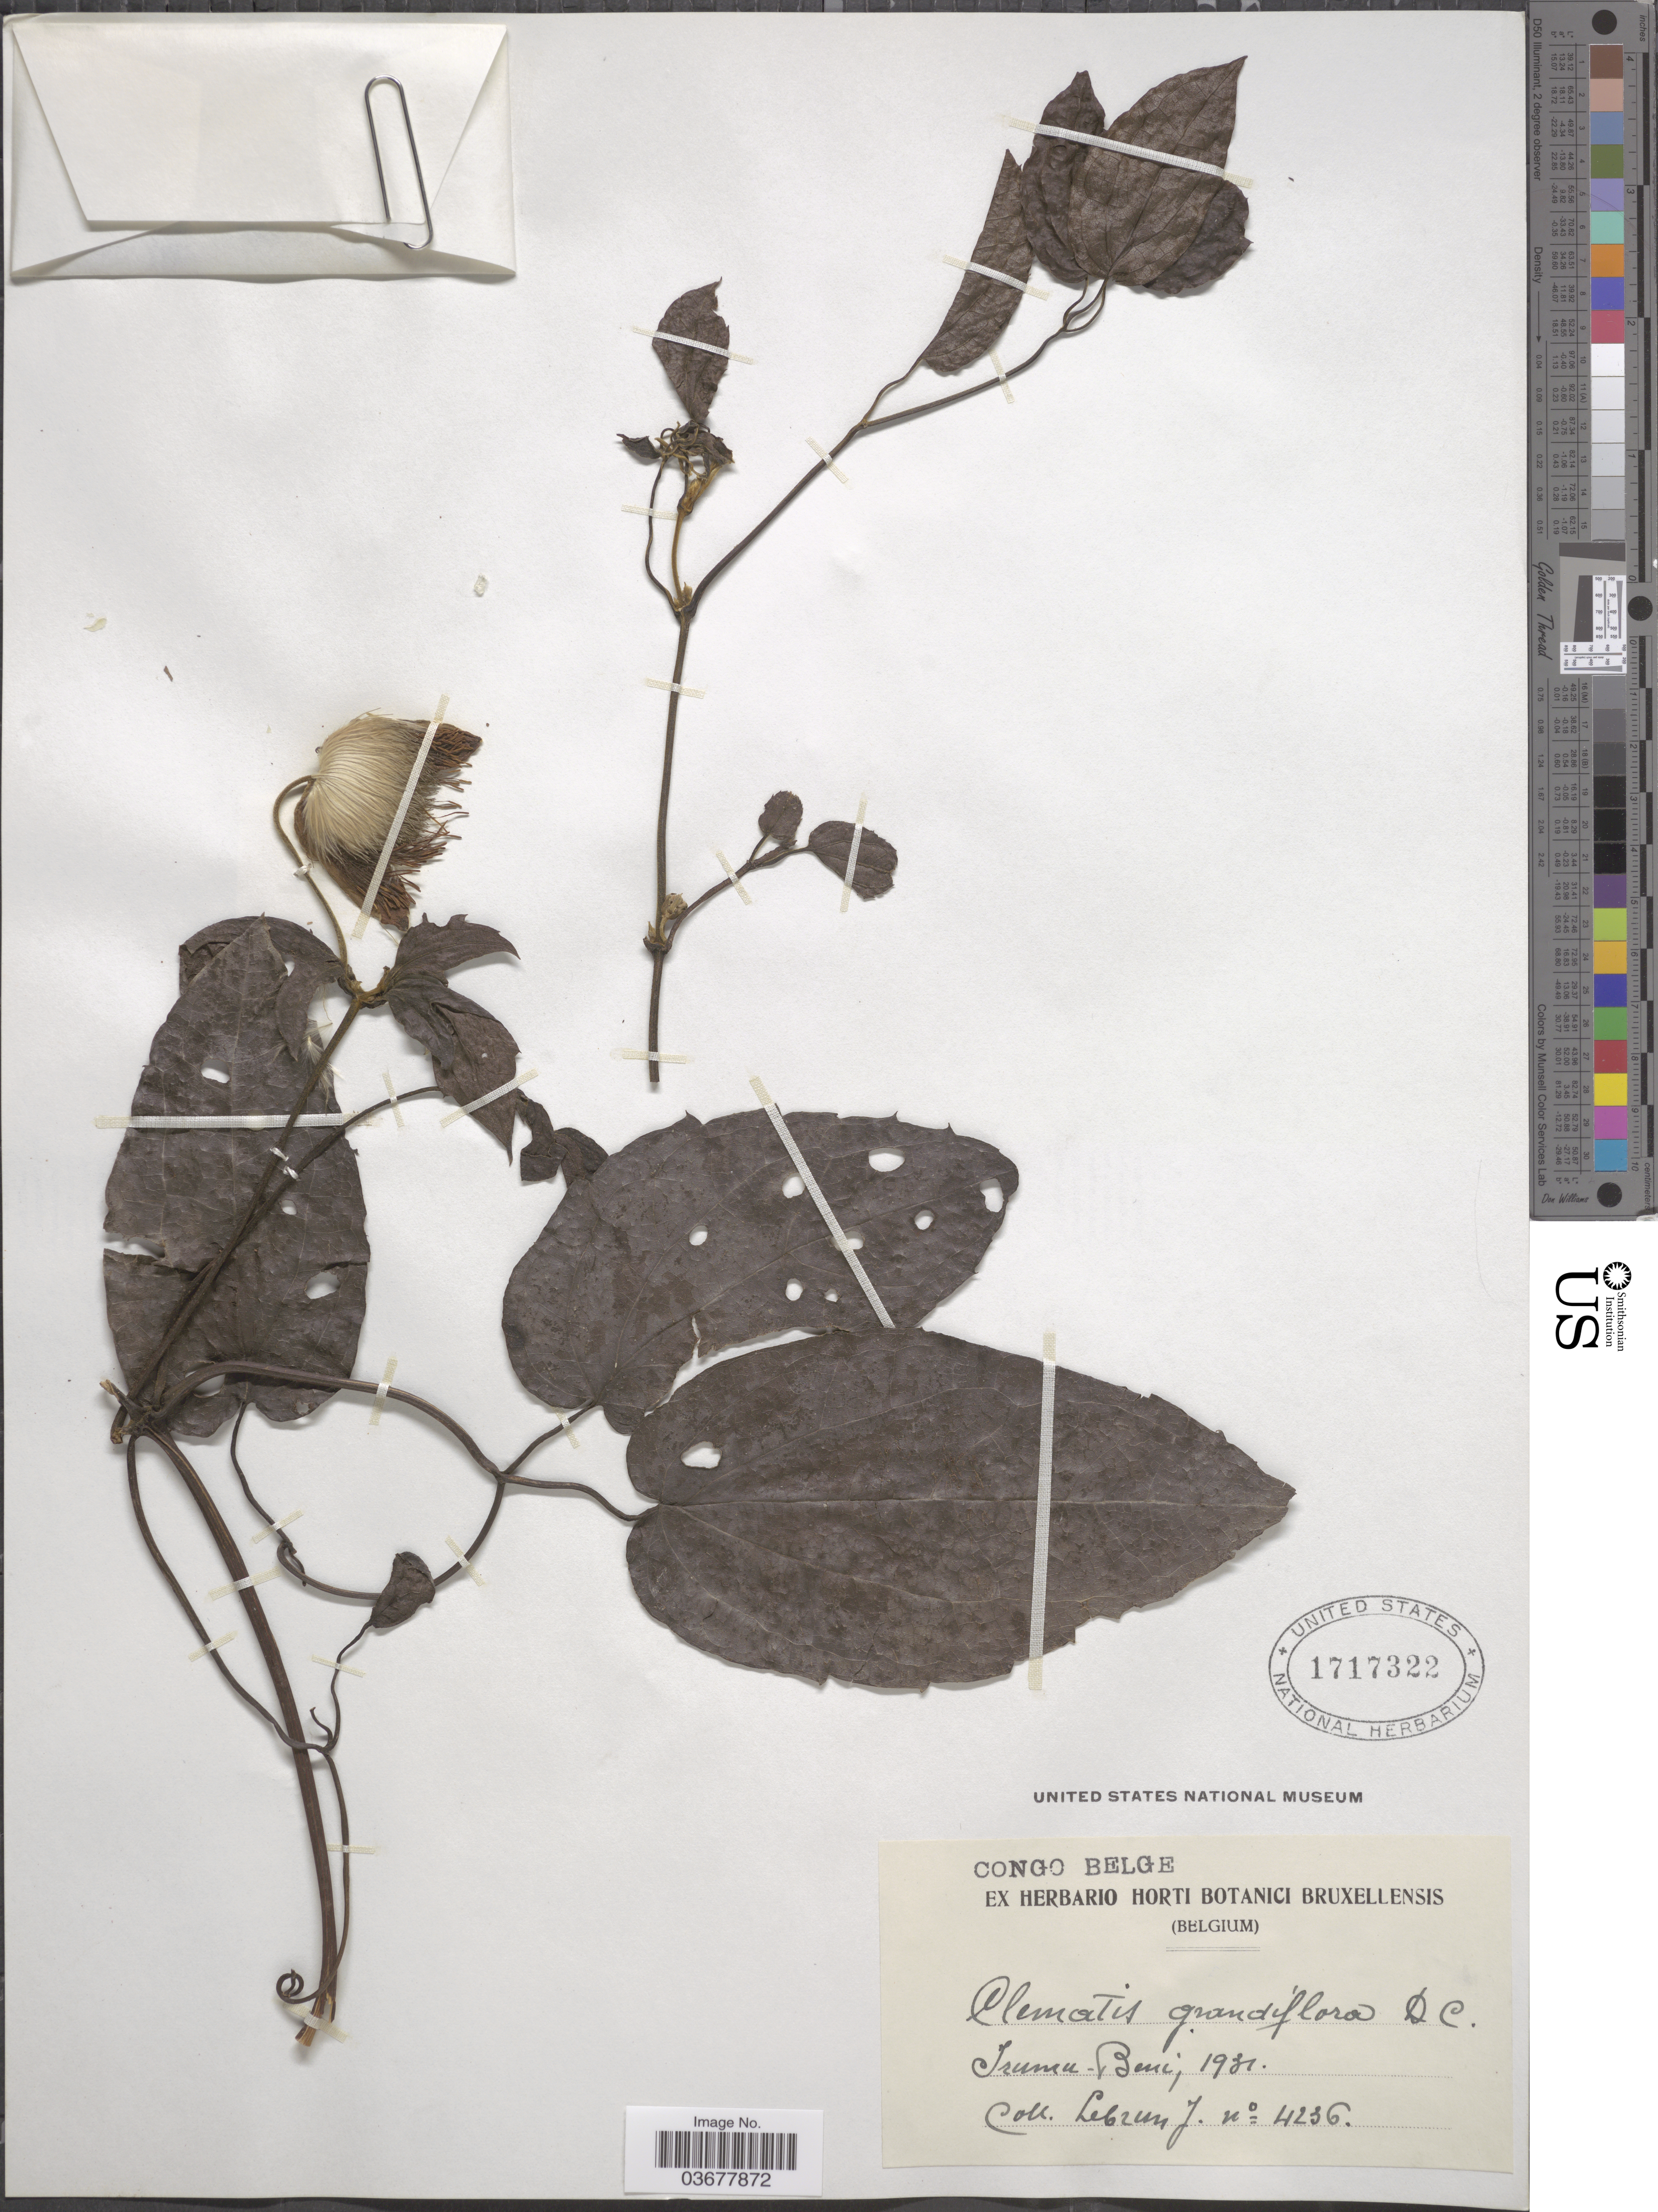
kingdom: Plantae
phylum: Tracheophyta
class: Magnoliopsida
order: Ranunculales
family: Ranunculaceae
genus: Clematis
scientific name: Clematis grandiflora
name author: DC.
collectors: J. A. Lebrun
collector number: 4236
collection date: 1931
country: Congo, Democratic Republic of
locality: Congo Belge. Irumu-Beni.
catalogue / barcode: US 1717322